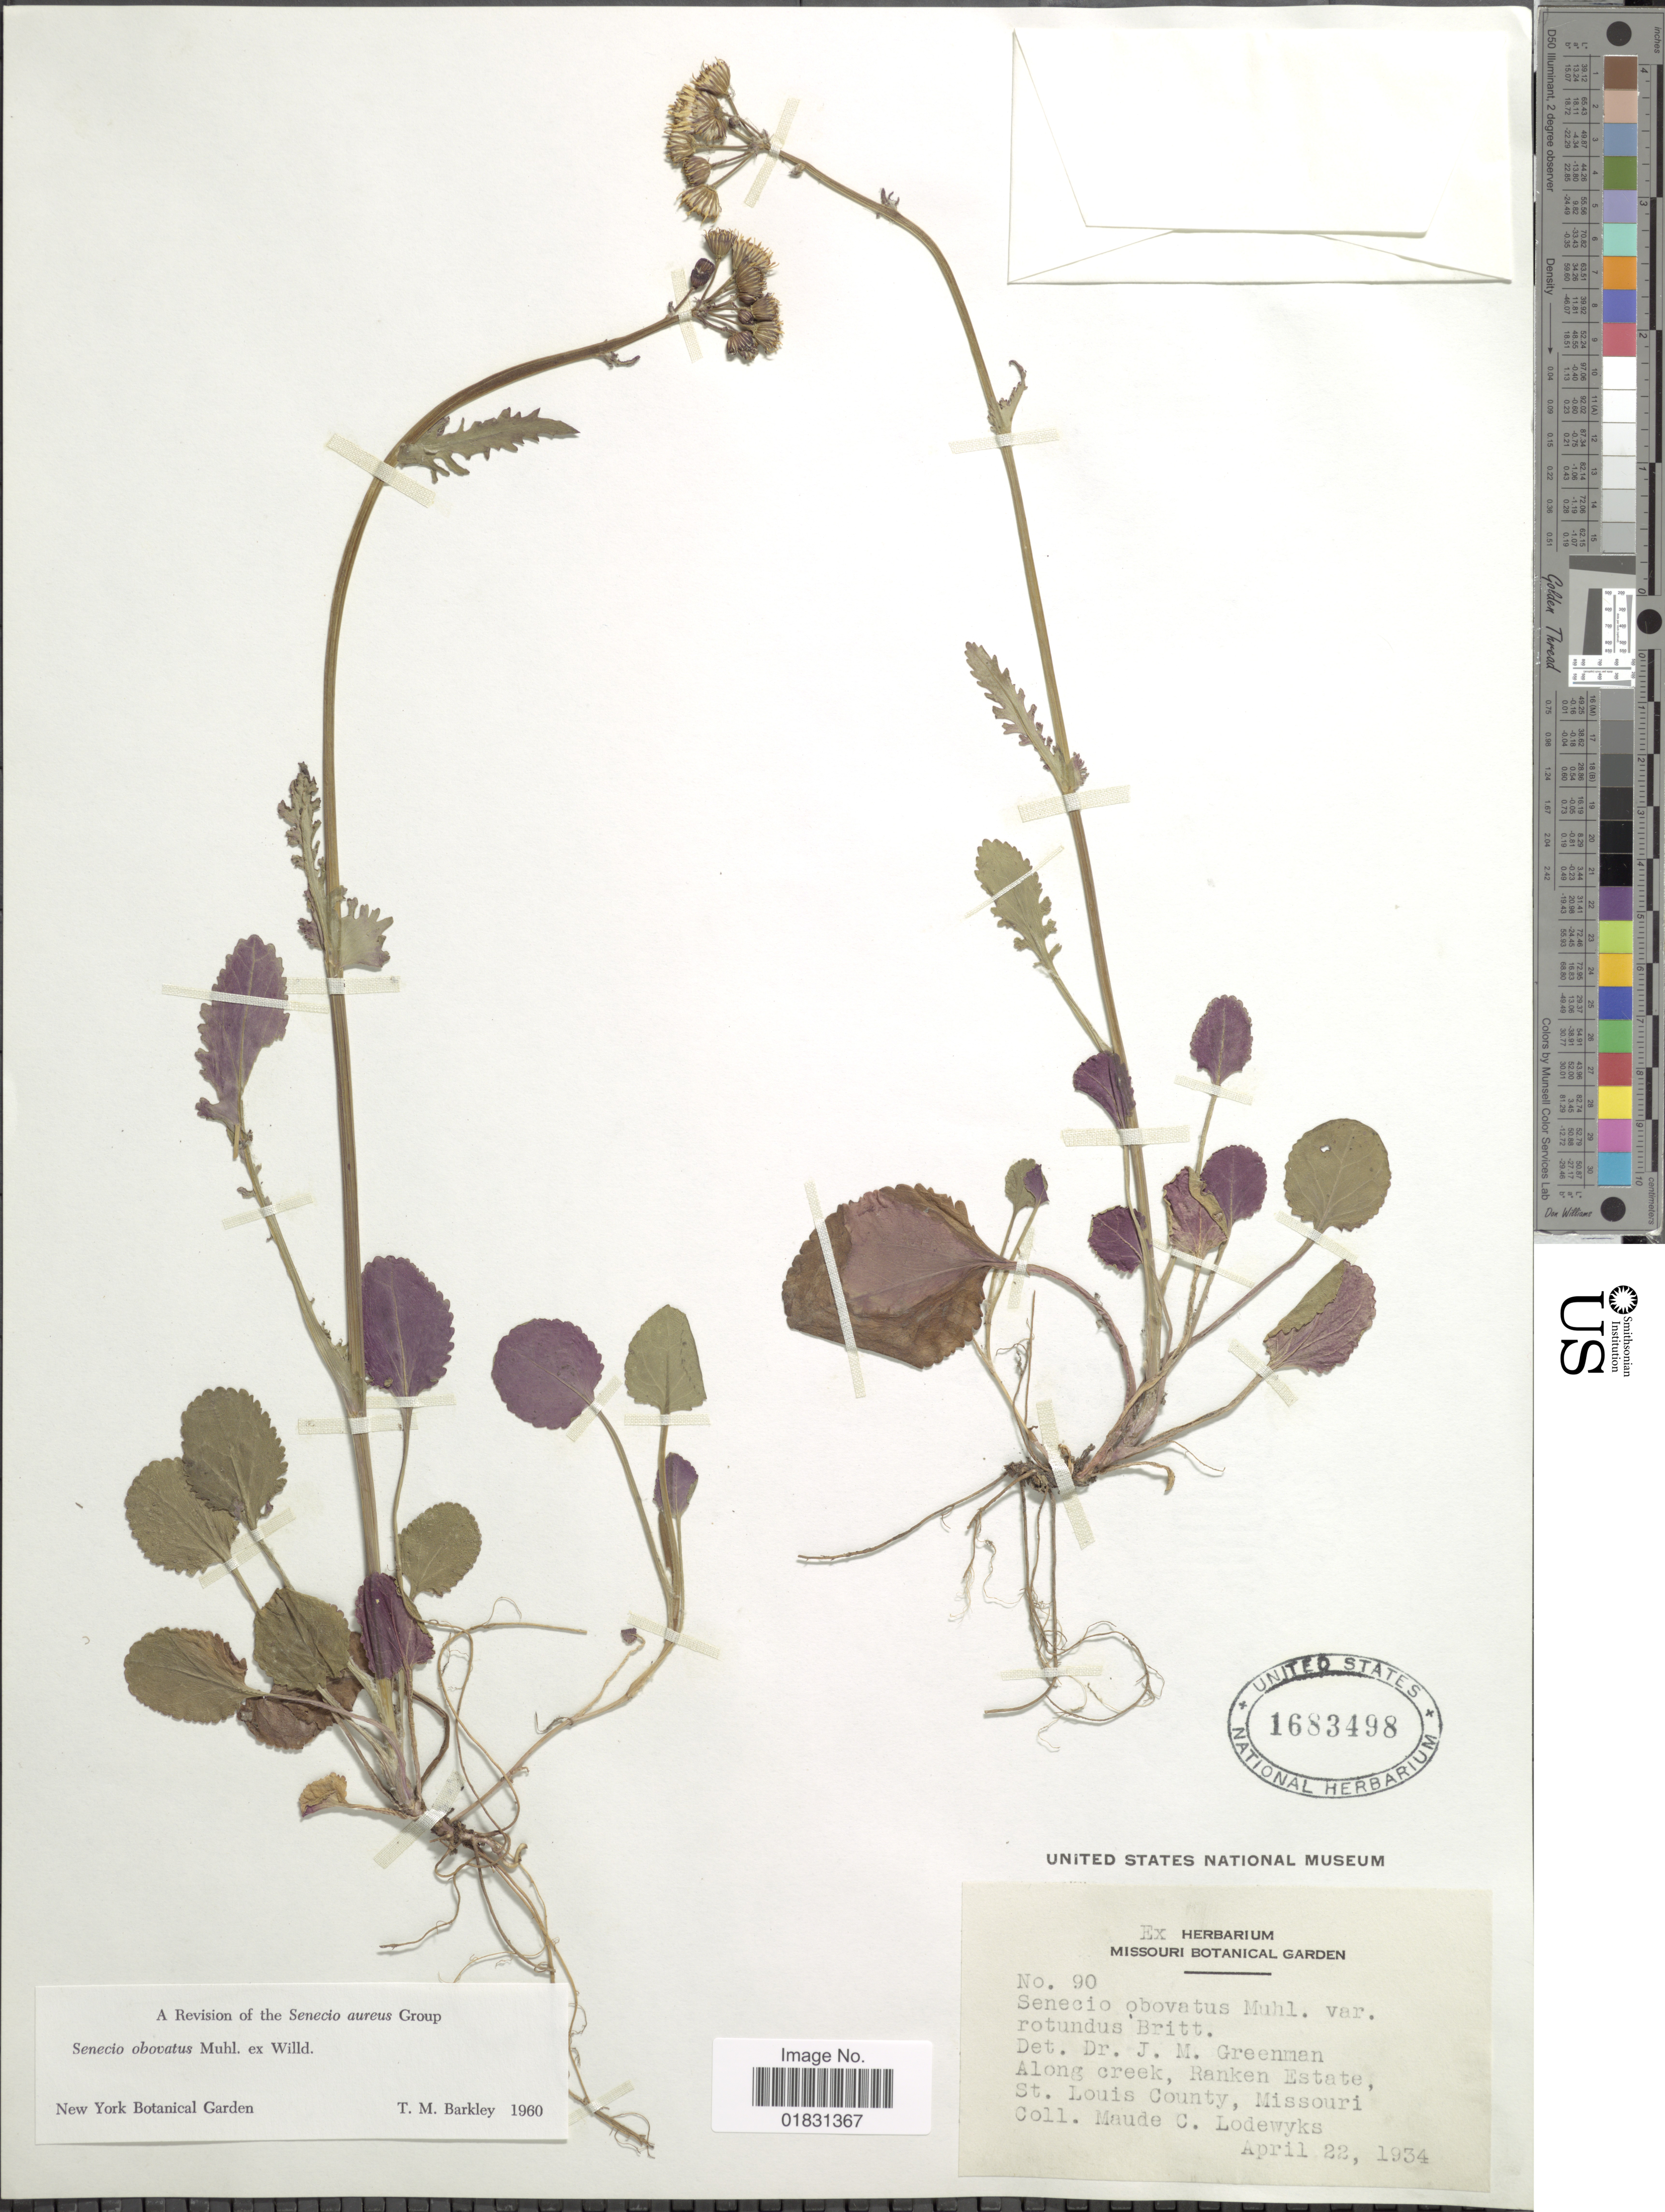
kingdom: Plantae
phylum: Tracheophyta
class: Magnoliopsida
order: Asterales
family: Asteraceae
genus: Packera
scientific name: Packera obovata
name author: (Muhl. ex Willd.) W.A. Weber & Á. Löve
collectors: M. Lodewyks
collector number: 90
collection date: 1934-04-22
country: United States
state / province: Missouri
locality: Along creek, Ranken Estate, St Louis County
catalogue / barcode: US 1683498